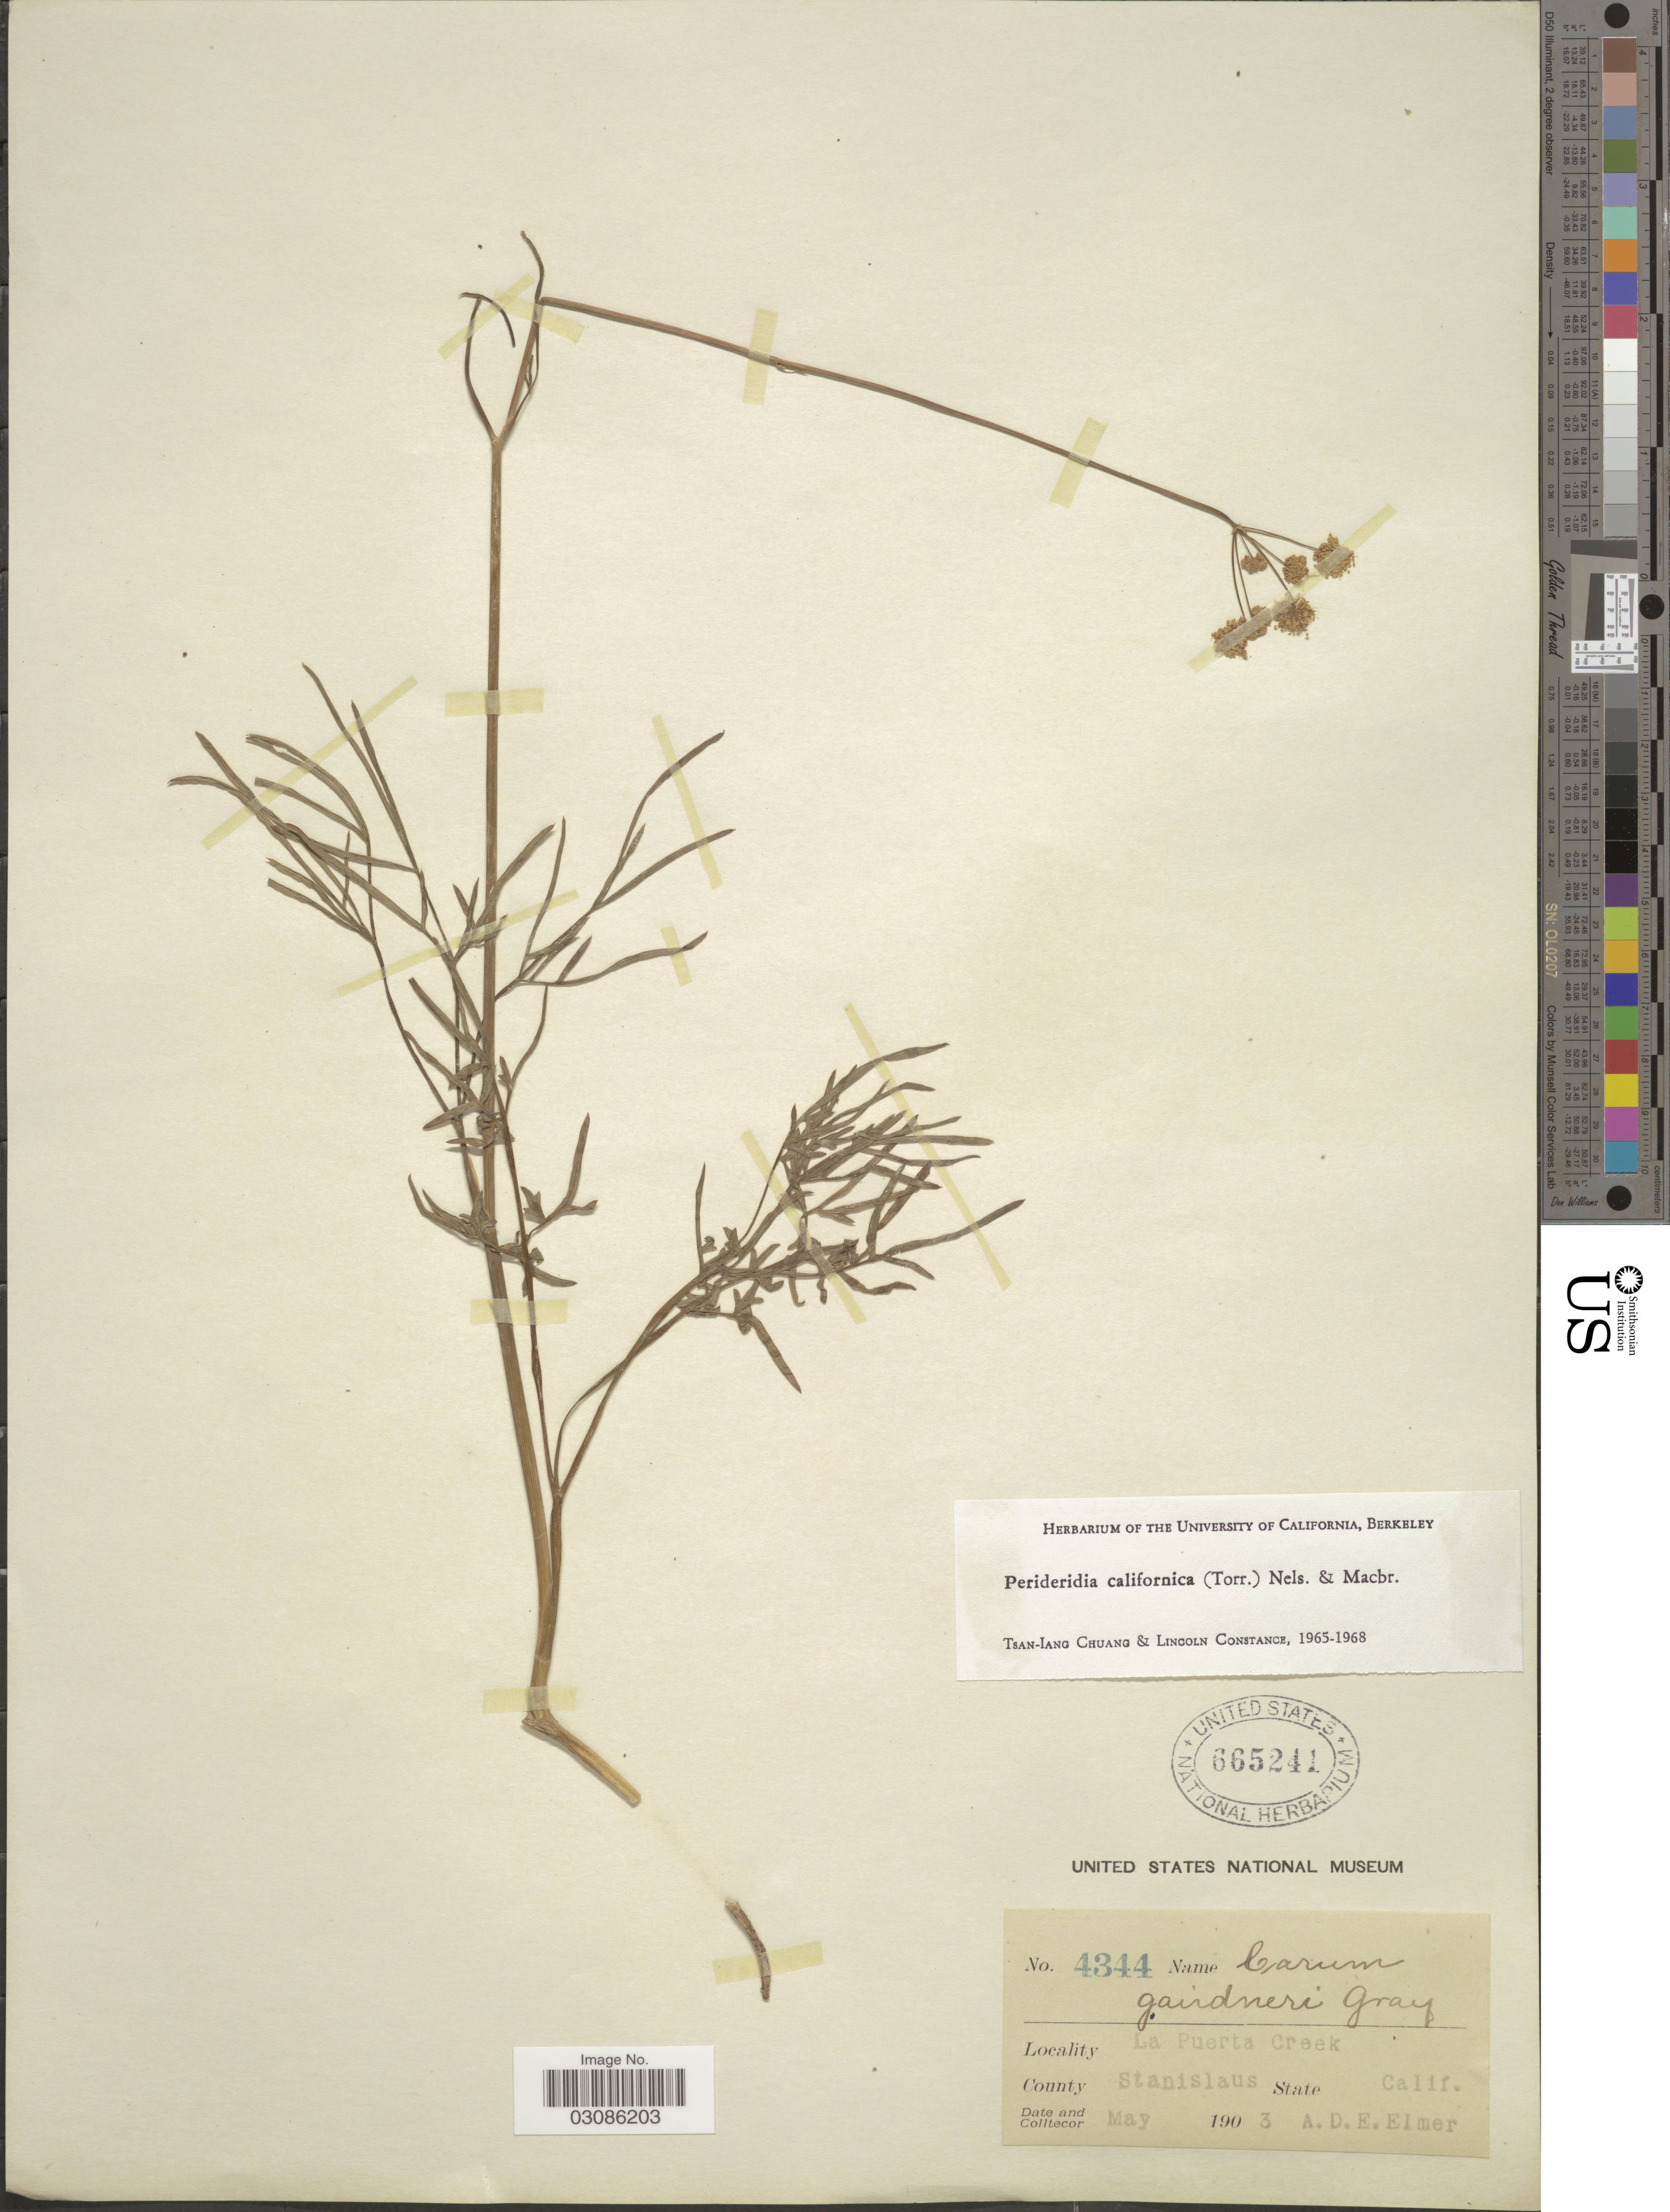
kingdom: Plantae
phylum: Tracheophyta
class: Magnoliopsida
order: Apiales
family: Apiaceae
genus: Perideridia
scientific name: Perideridia californica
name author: (Torr.) A. Nelson & J.F. Macbr.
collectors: A. D. E. Elmer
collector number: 4344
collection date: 1903-05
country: United States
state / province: California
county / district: Stanislaus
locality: La Puerta Creek, County Stanislaus.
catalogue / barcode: US 665241